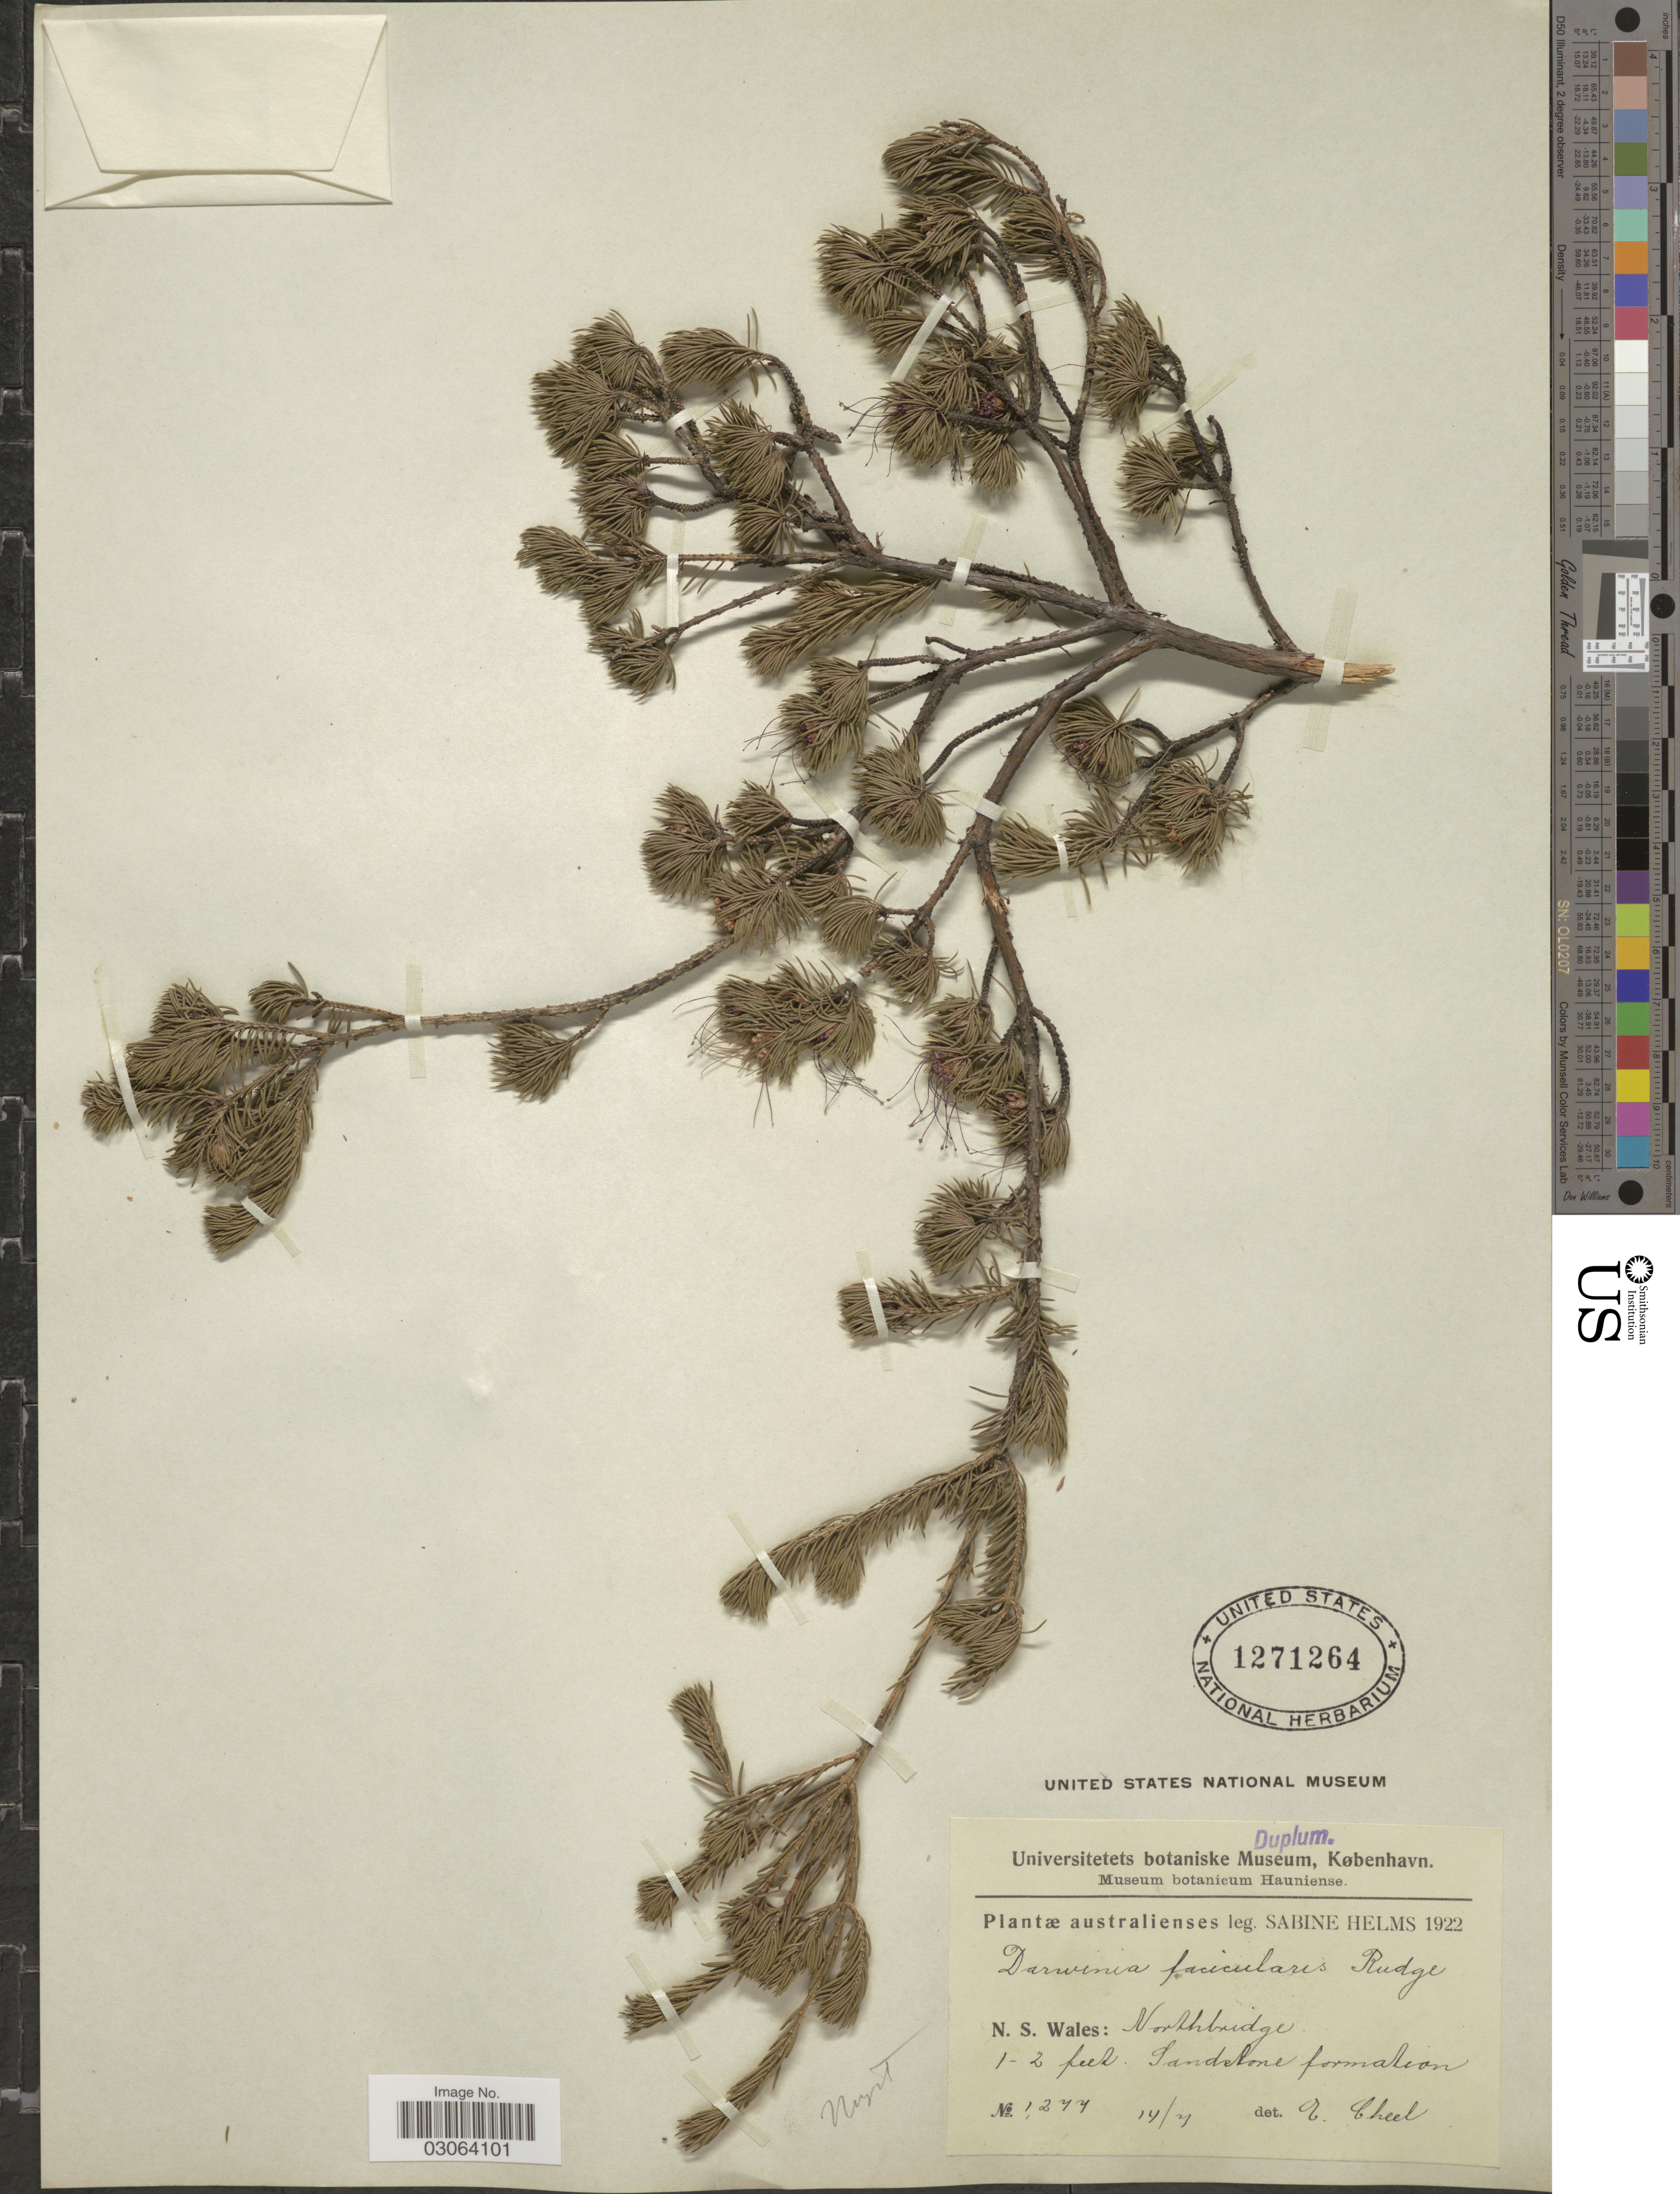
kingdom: Plantae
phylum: Tracheophyta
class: Magnoliopsida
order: Myrtales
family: Myrtaceae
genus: Darwinia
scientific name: Darwinia fascicularis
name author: Rudge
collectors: S. Helms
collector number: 1277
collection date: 1922-07-14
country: Australia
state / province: New South Wales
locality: Northbridge.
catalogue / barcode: US 1271264